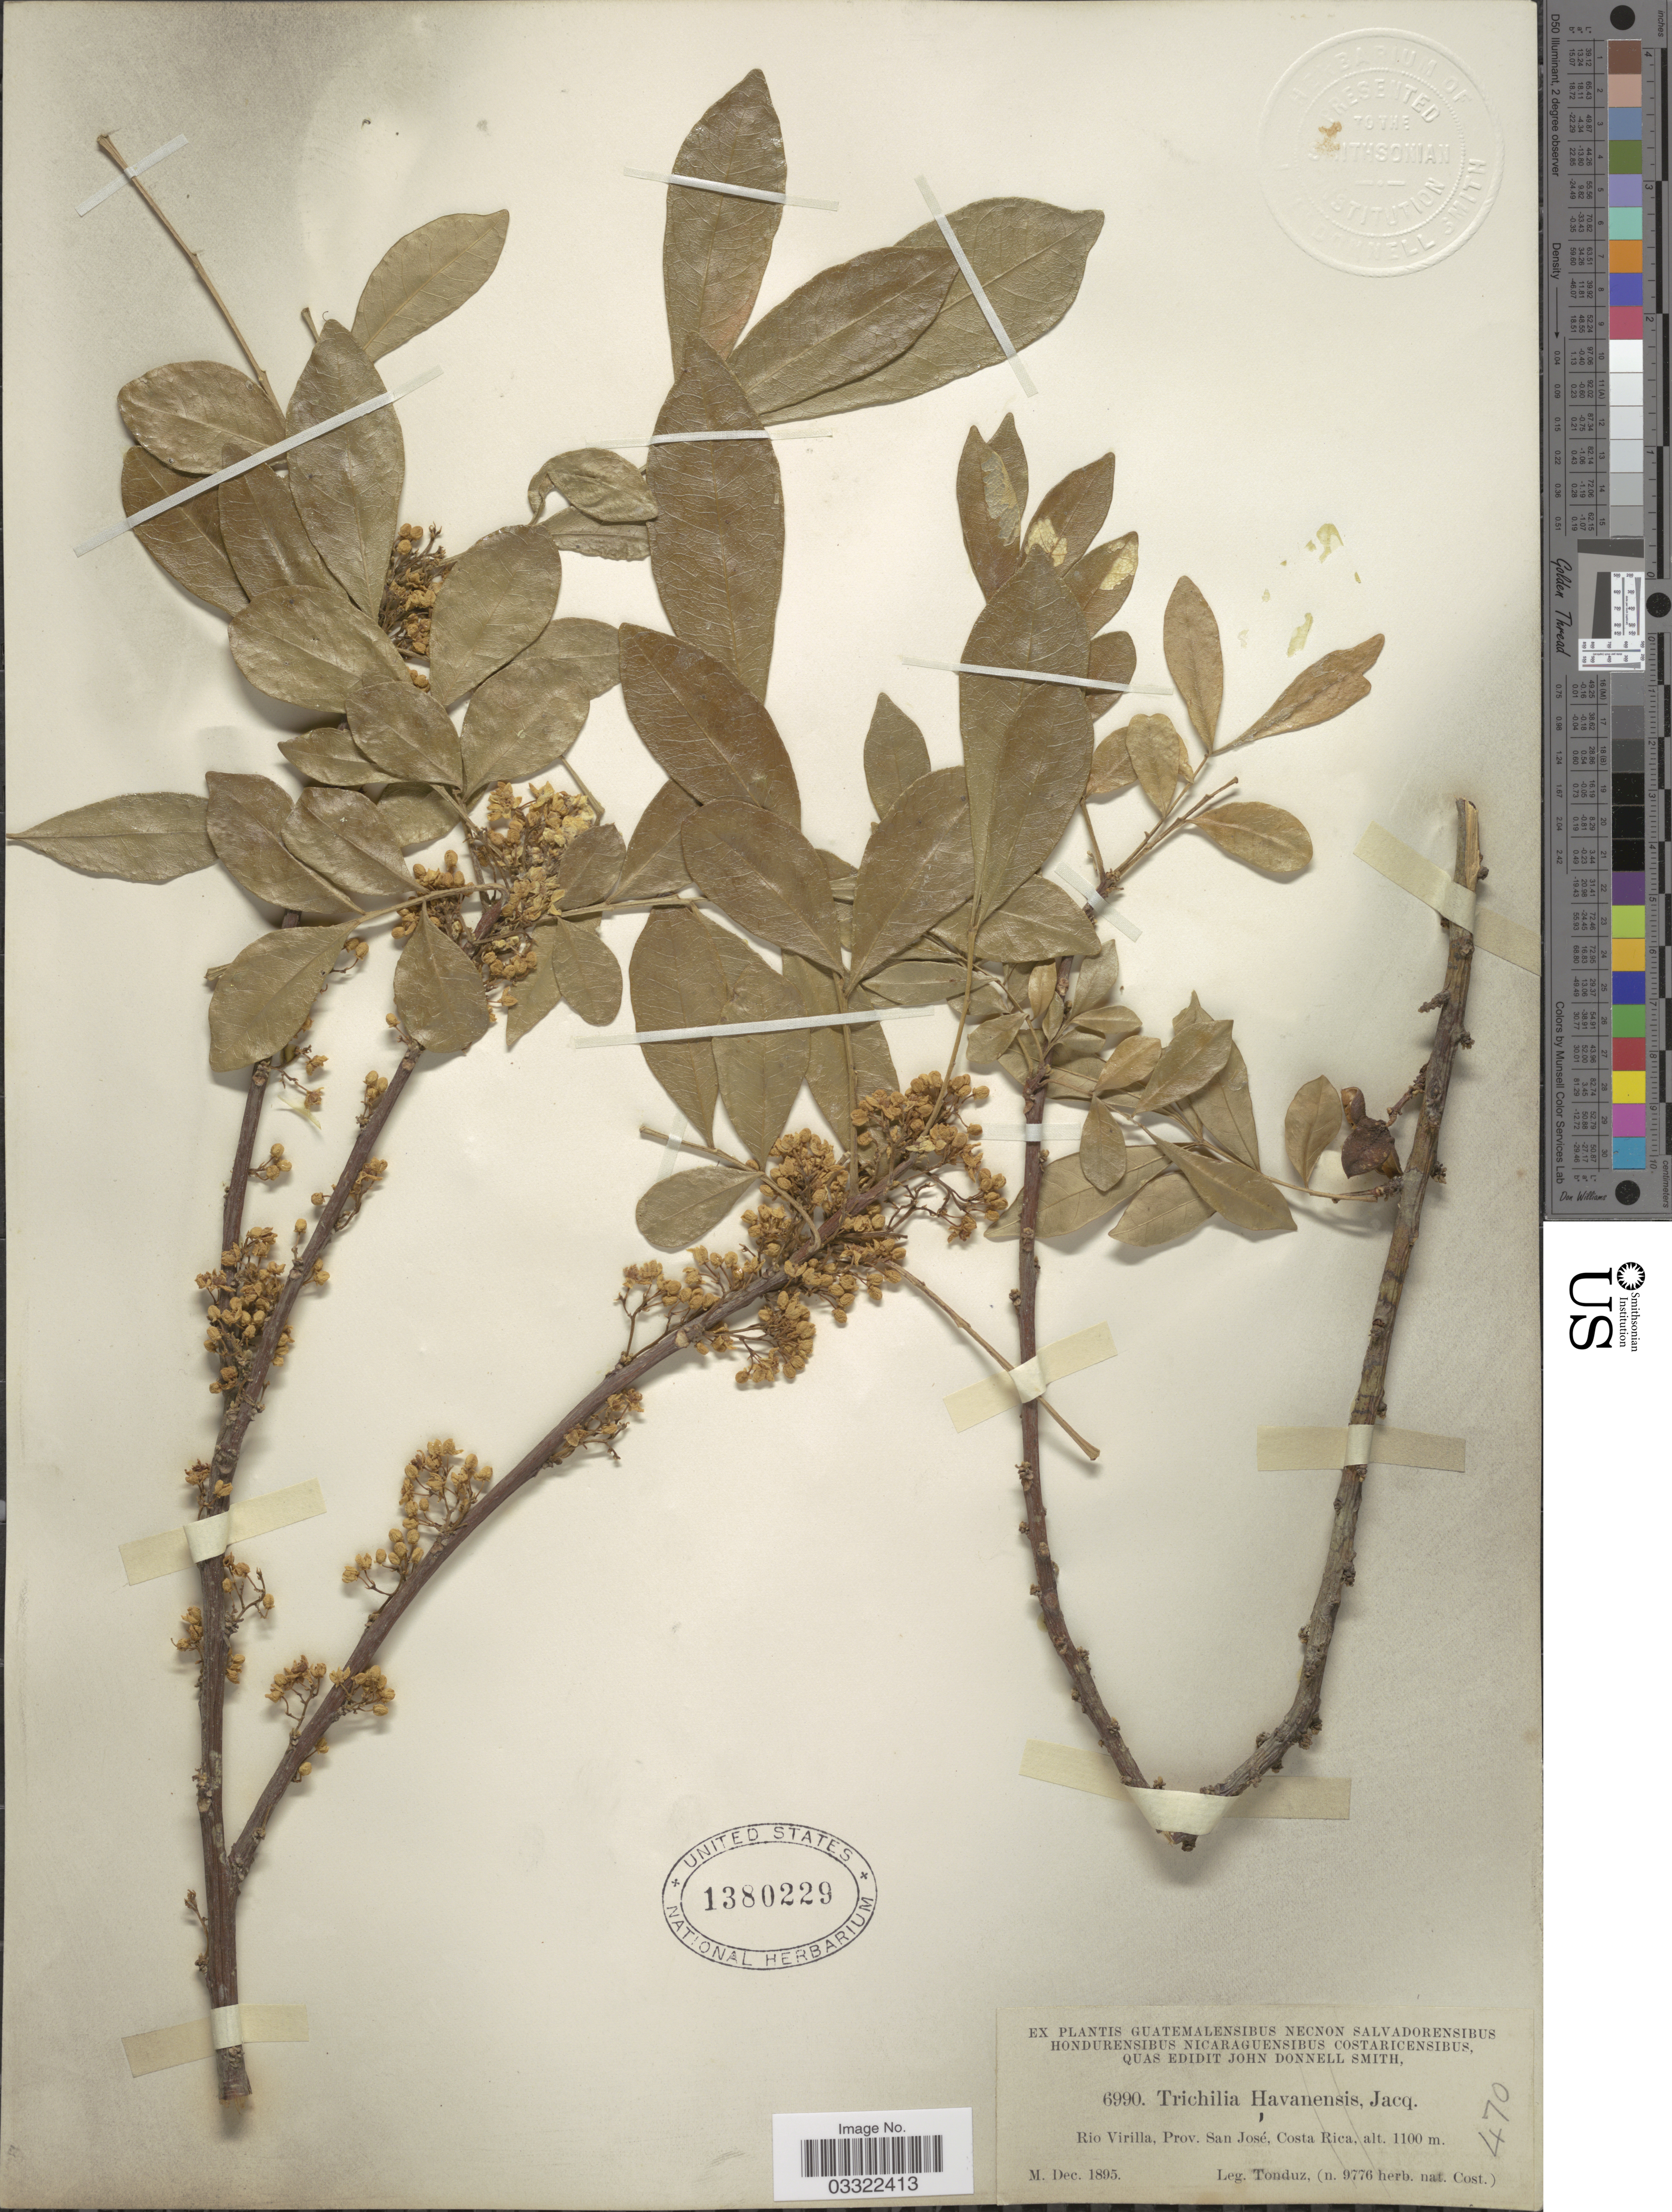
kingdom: Plantae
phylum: Tracheophyta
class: Magnoliopsida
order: Sapindales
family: Meliaceae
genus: Trichilia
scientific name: Trichilia havanensis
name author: Jacq.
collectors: Tonduz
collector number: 6990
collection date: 1895-12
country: Costa Rica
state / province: San José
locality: Rio Virilla.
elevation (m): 1100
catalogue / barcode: US 1380229